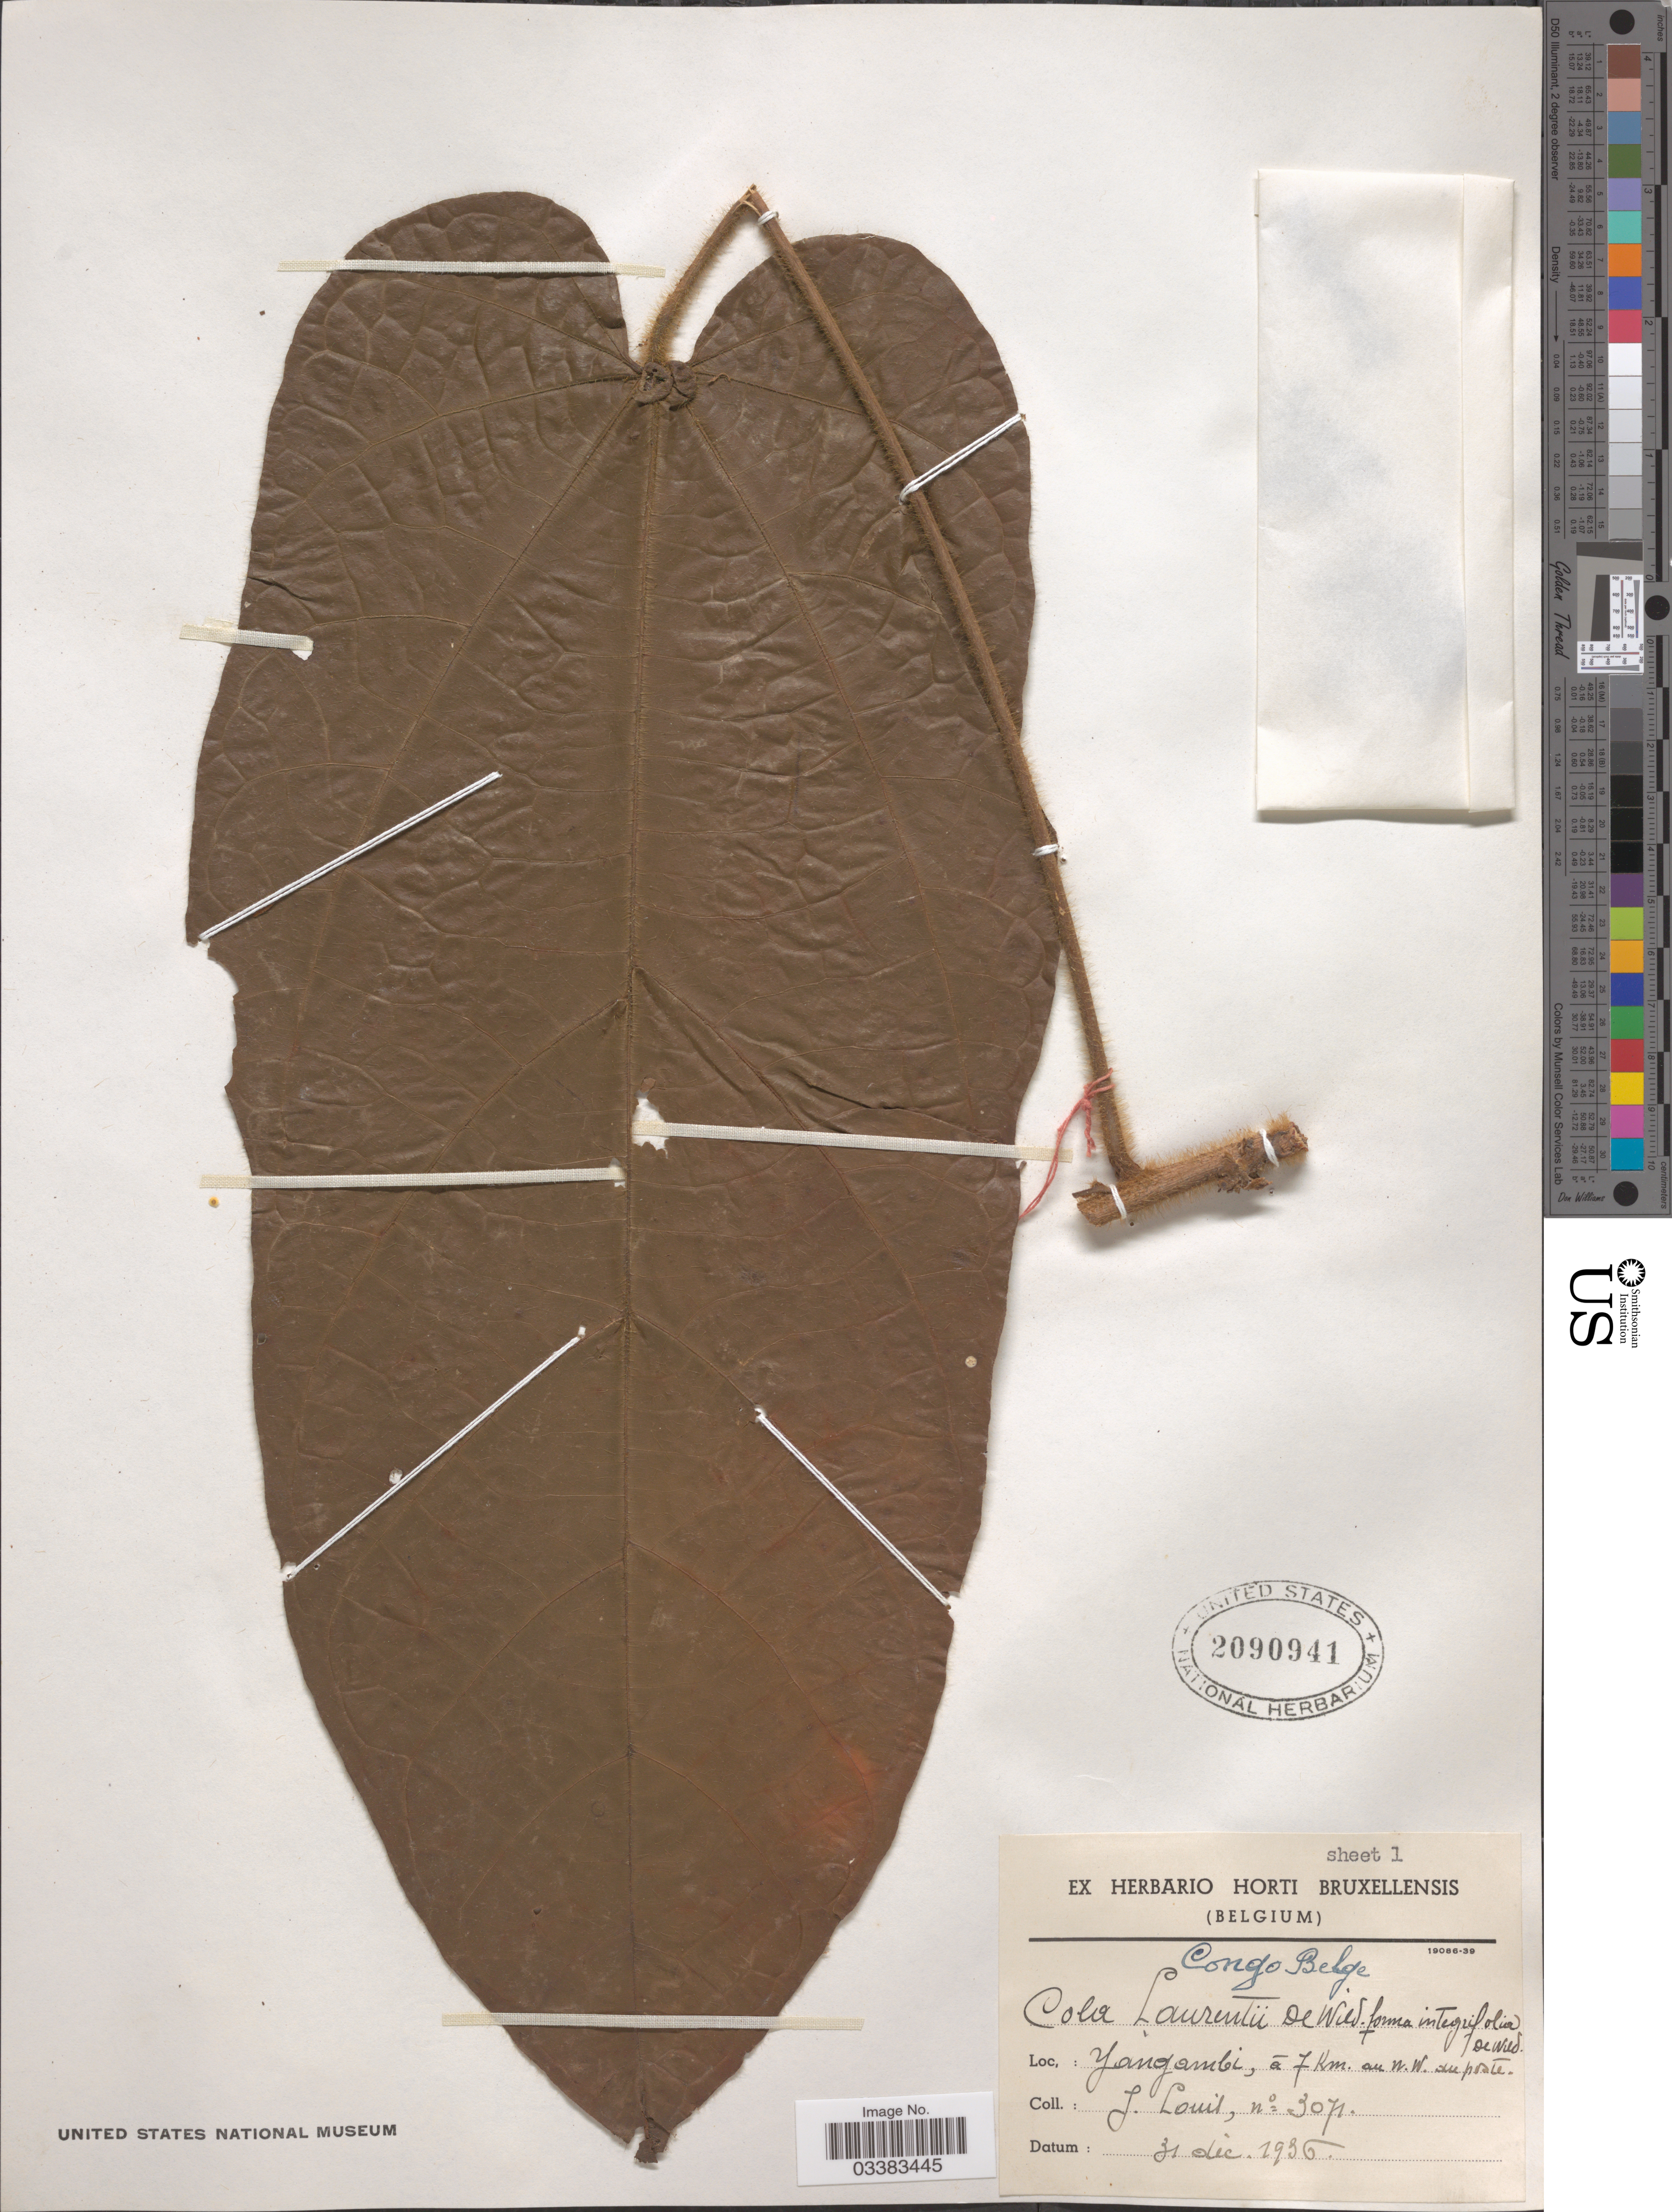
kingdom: Plantae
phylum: Tracheophyta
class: Magnoliopsida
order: Malvales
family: Malvaceae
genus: Cola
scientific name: Cola laurentii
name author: De Wild.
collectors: J. Louis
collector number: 3071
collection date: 1936-12-31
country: Congo, Democratic Republic of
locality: Congo Belge. Yangambi, á 7 Km. au N.W. du poste.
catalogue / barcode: US 2090941